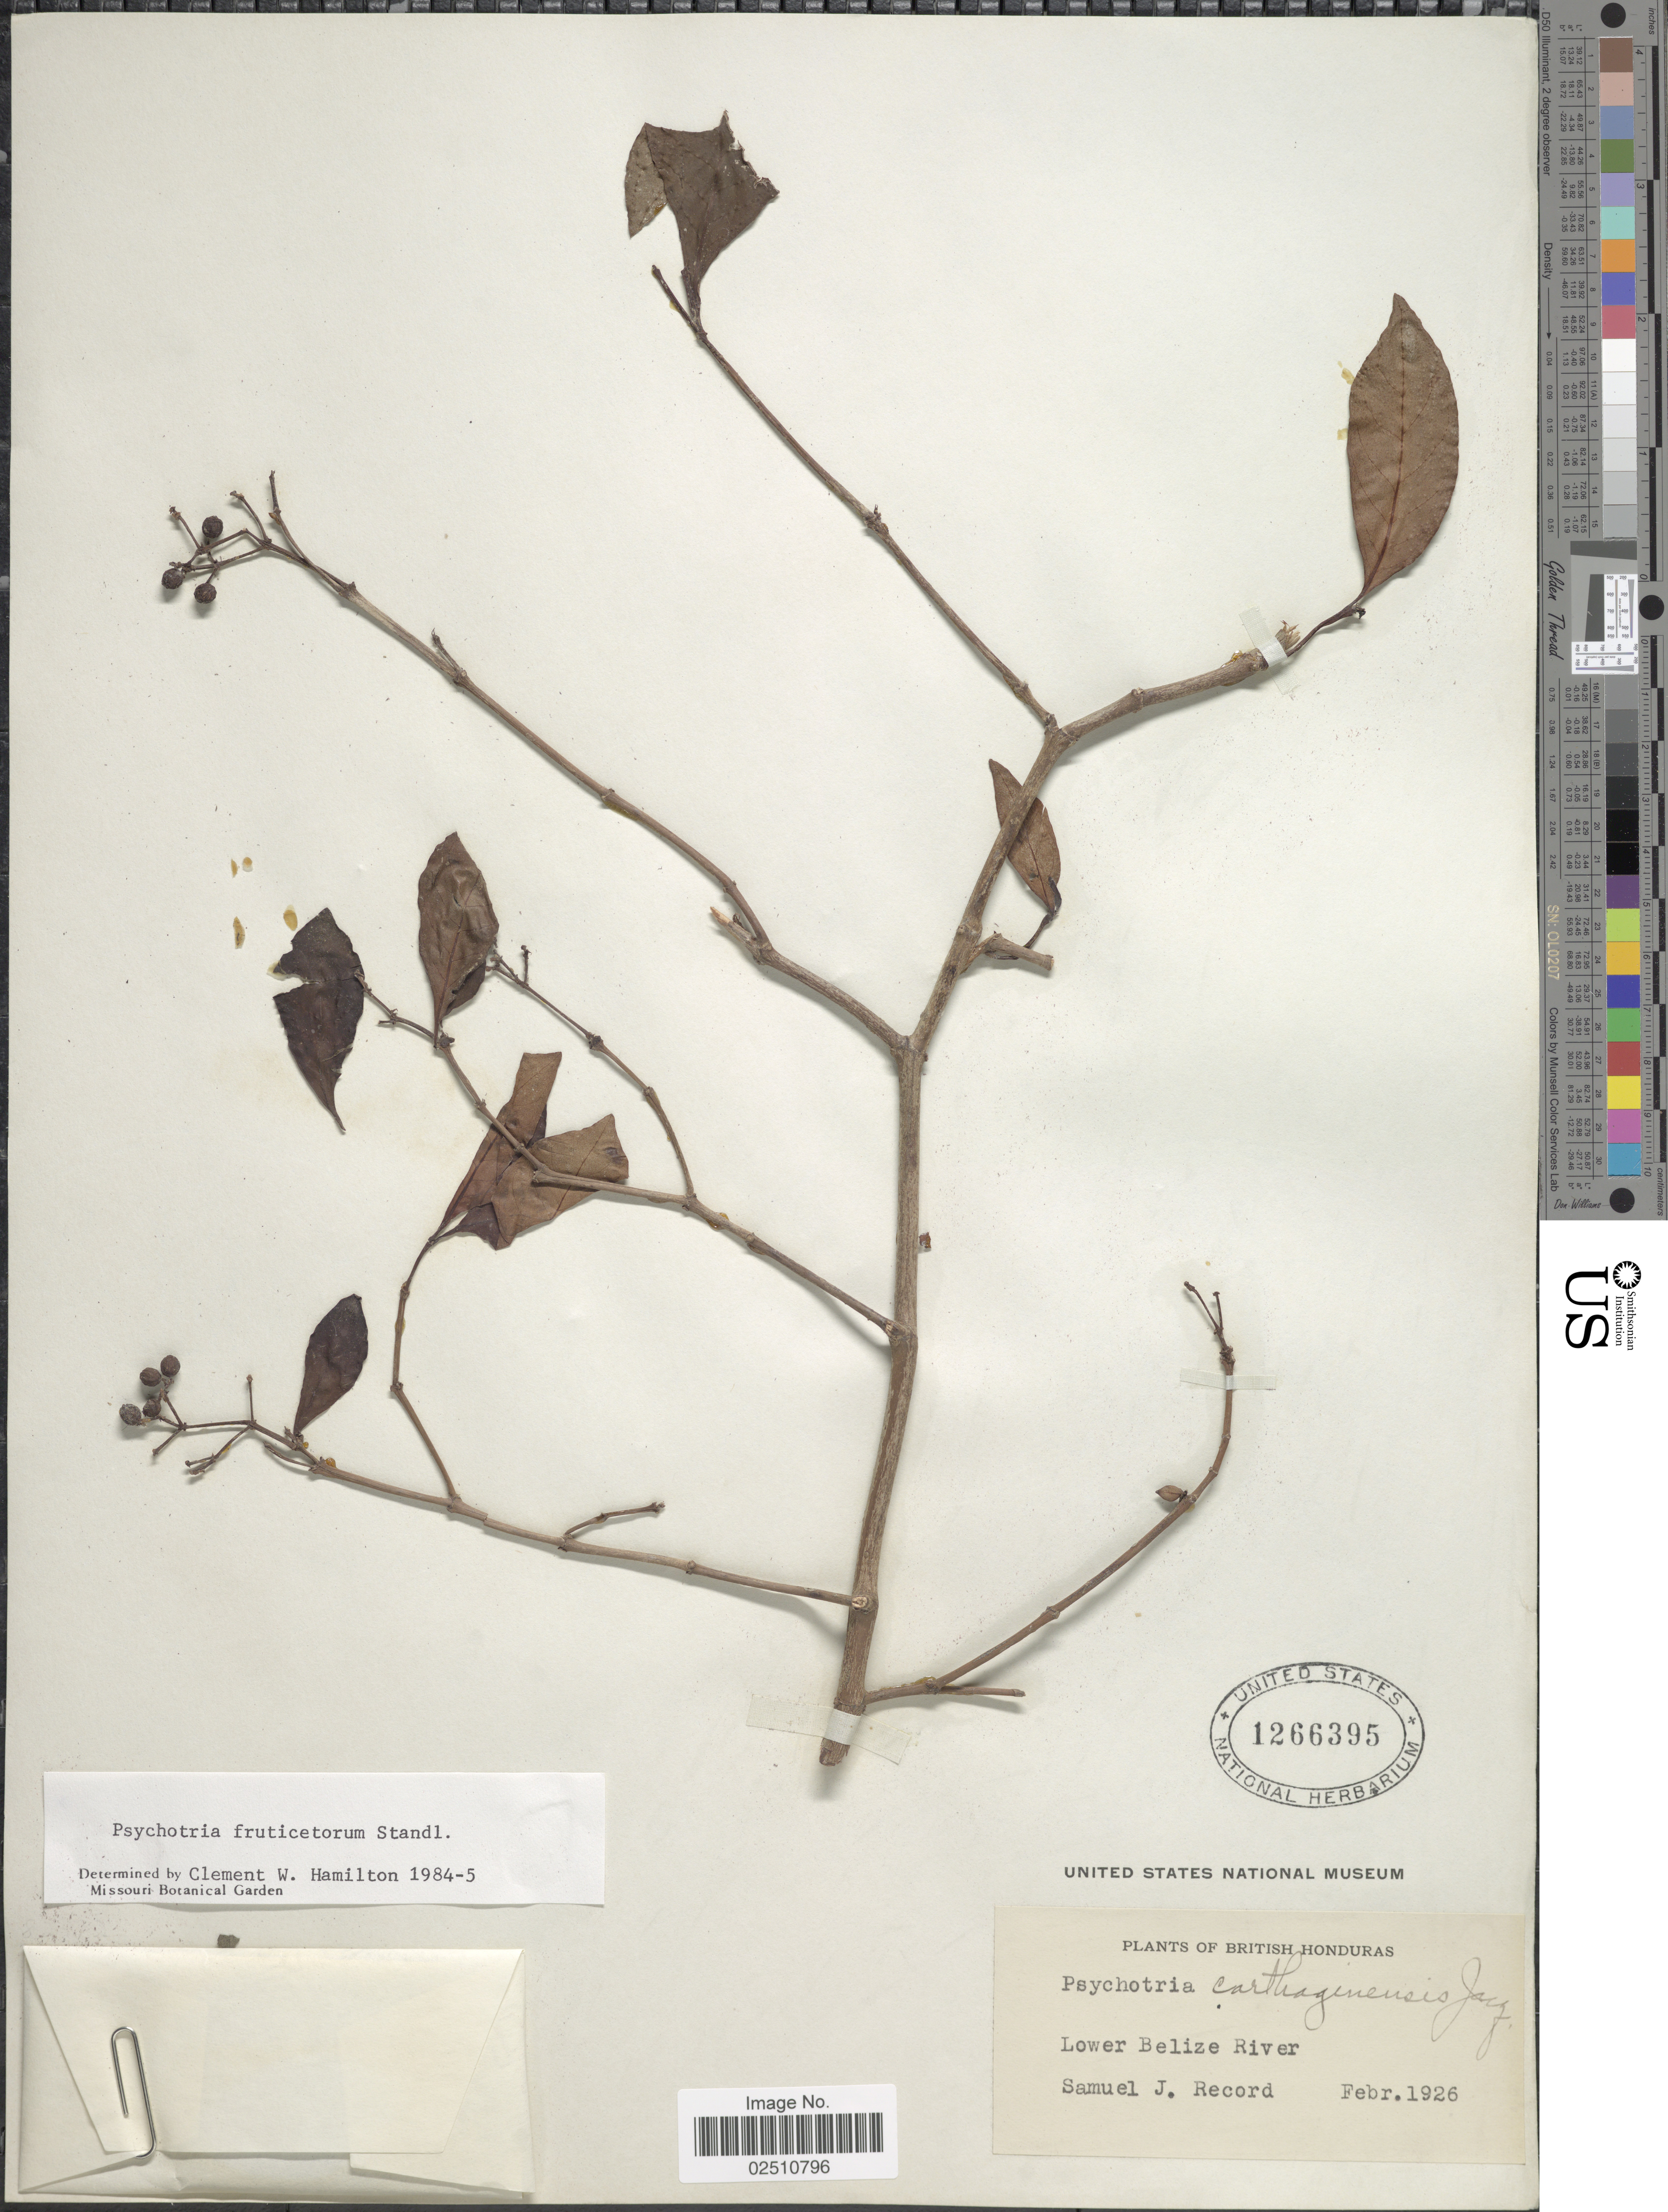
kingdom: Plantae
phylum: Tracheophyta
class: Magnoliopsida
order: Gentianales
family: Rubiaceae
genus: Psychotria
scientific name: Psychotria fruticetorum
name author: Standl.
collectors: S. J. Record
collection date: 1926-02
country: Belize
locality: British Honduras, Lower Belize River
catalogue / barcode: US 1266395